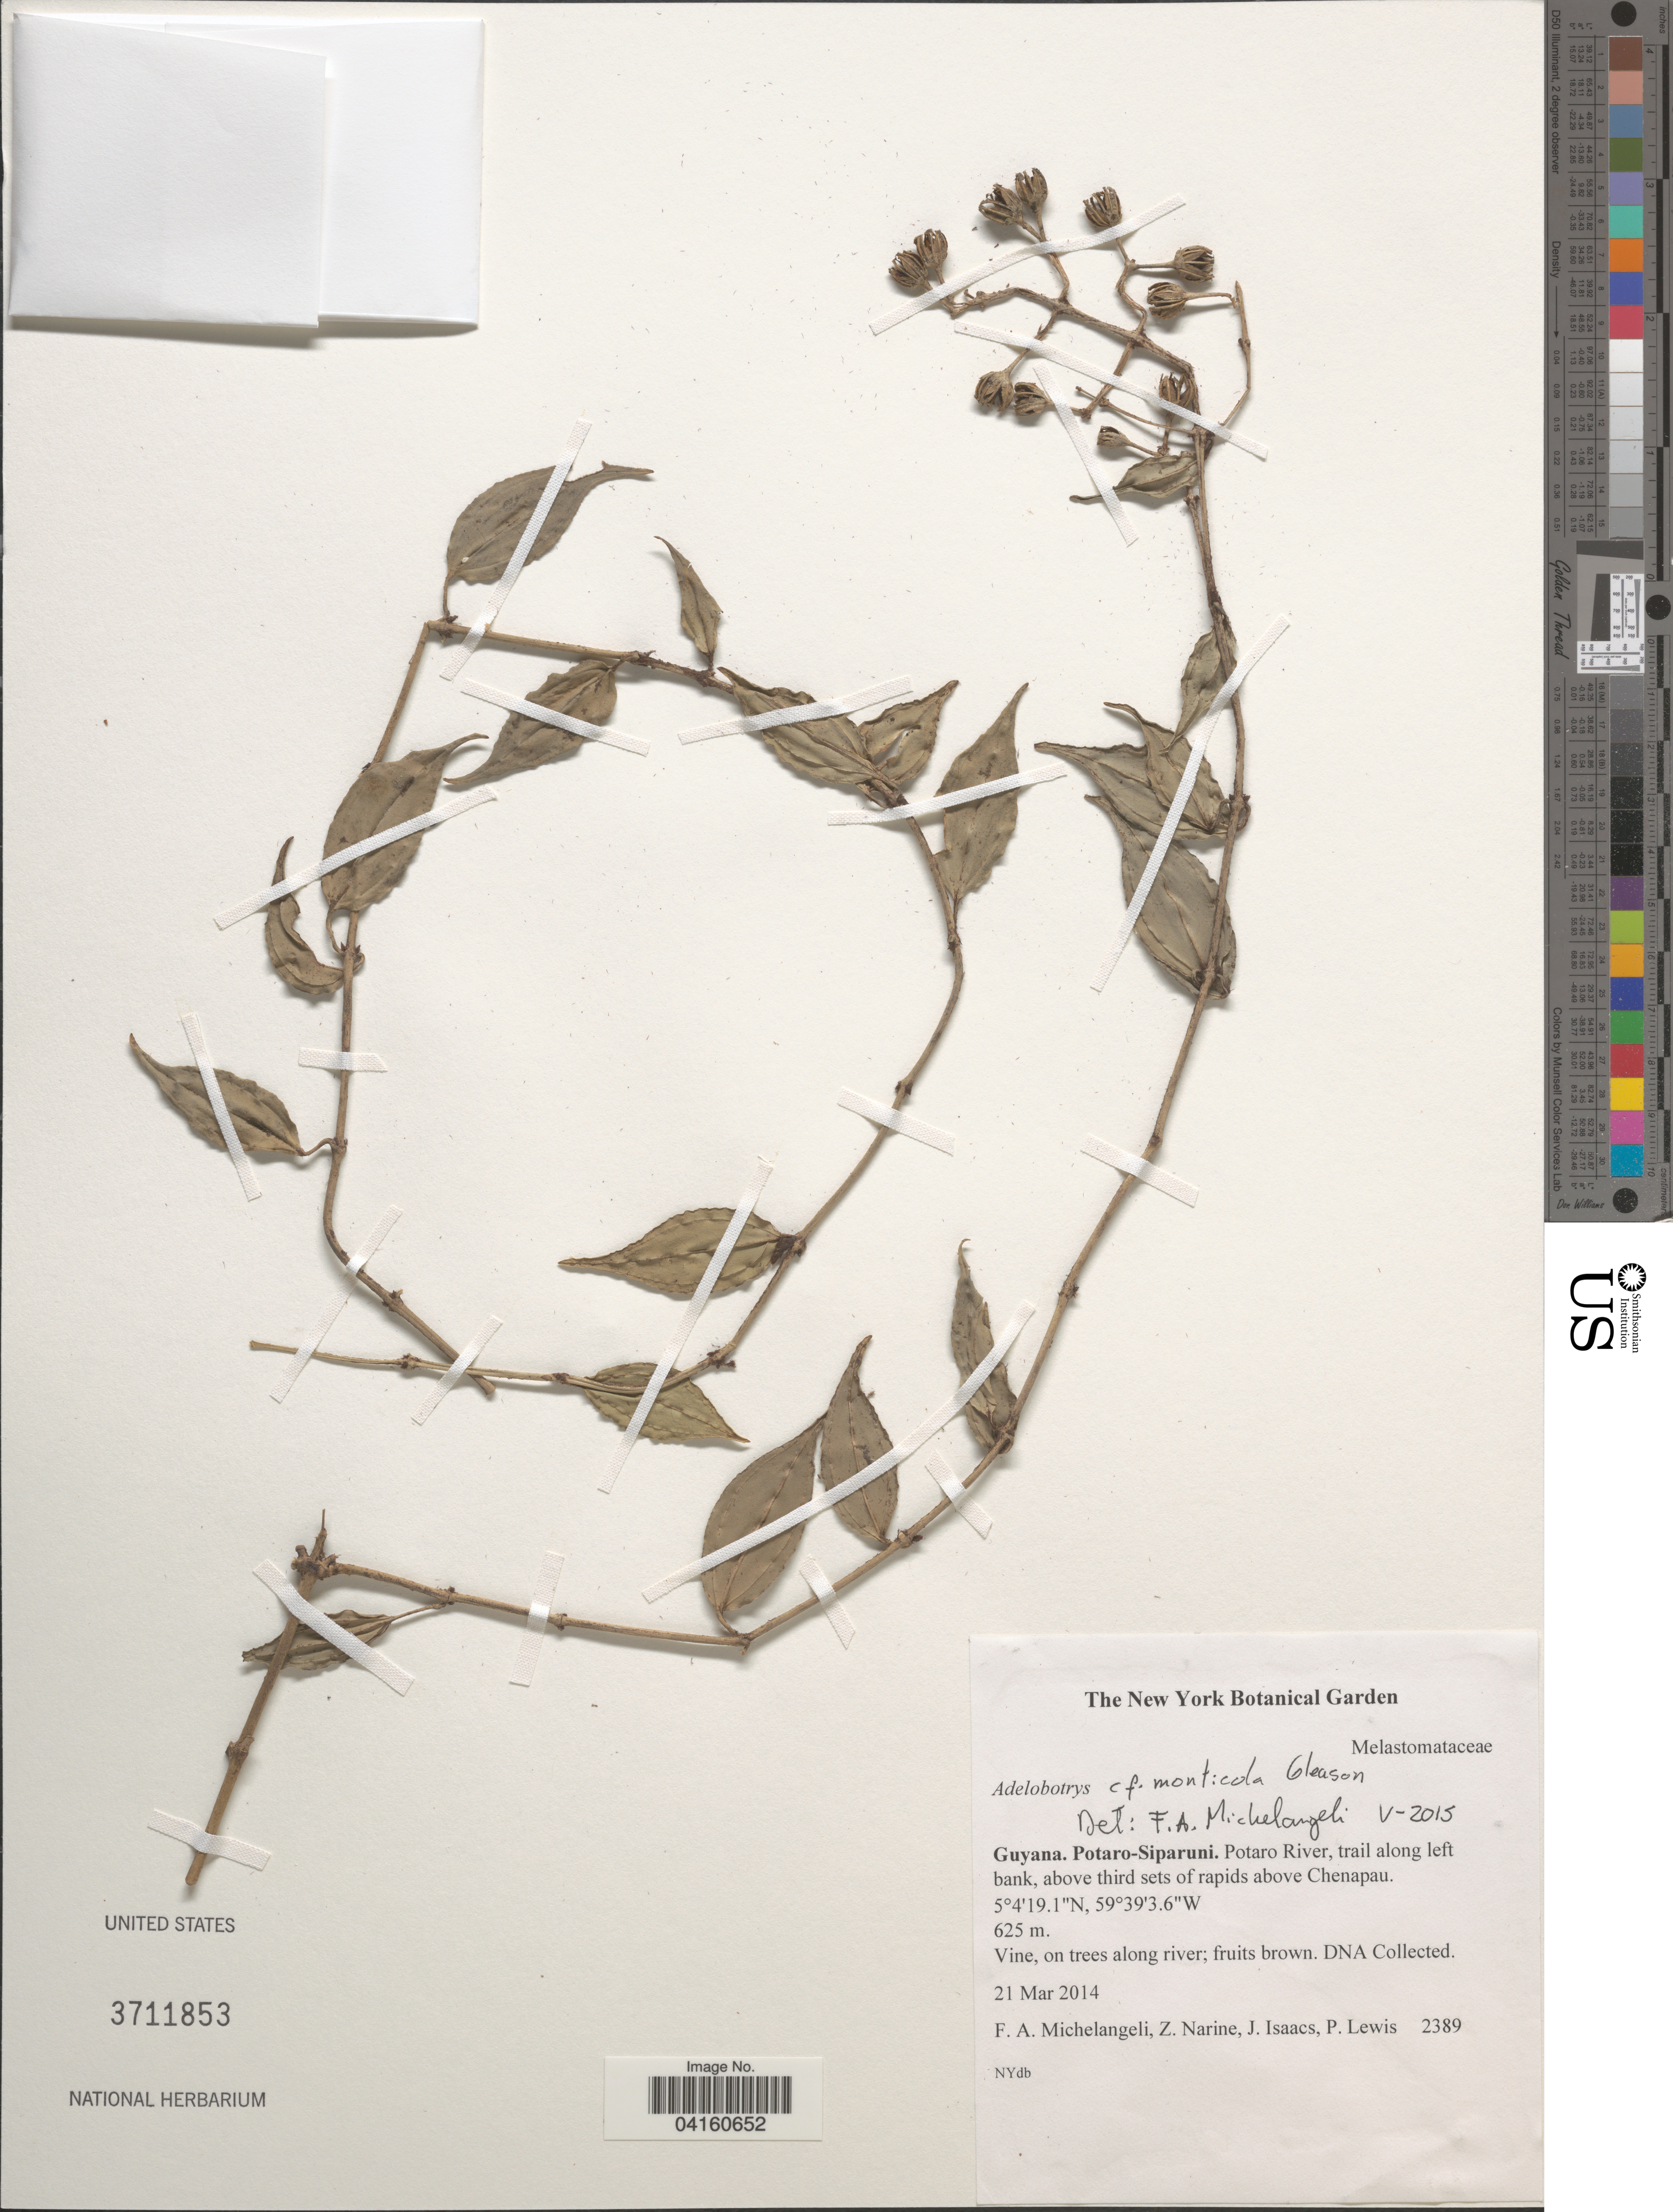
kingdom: Plantae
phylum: Tracheophyta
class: Magnoliopsida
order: Myrtales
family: Melastomataceae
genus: Adelobotrys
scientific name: Adelobotrys monticola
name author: Gleason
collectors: F. A. Michelangeli, Z. Narine, J. Isaacs & P. Lewis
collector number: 2389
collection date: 2014-03-21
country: Guyana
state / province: Potaro-Siparuni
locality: Potaro River, trail along left bank, above third sets of rapids above Chenapau.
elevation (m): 625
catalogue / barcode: US 3711853